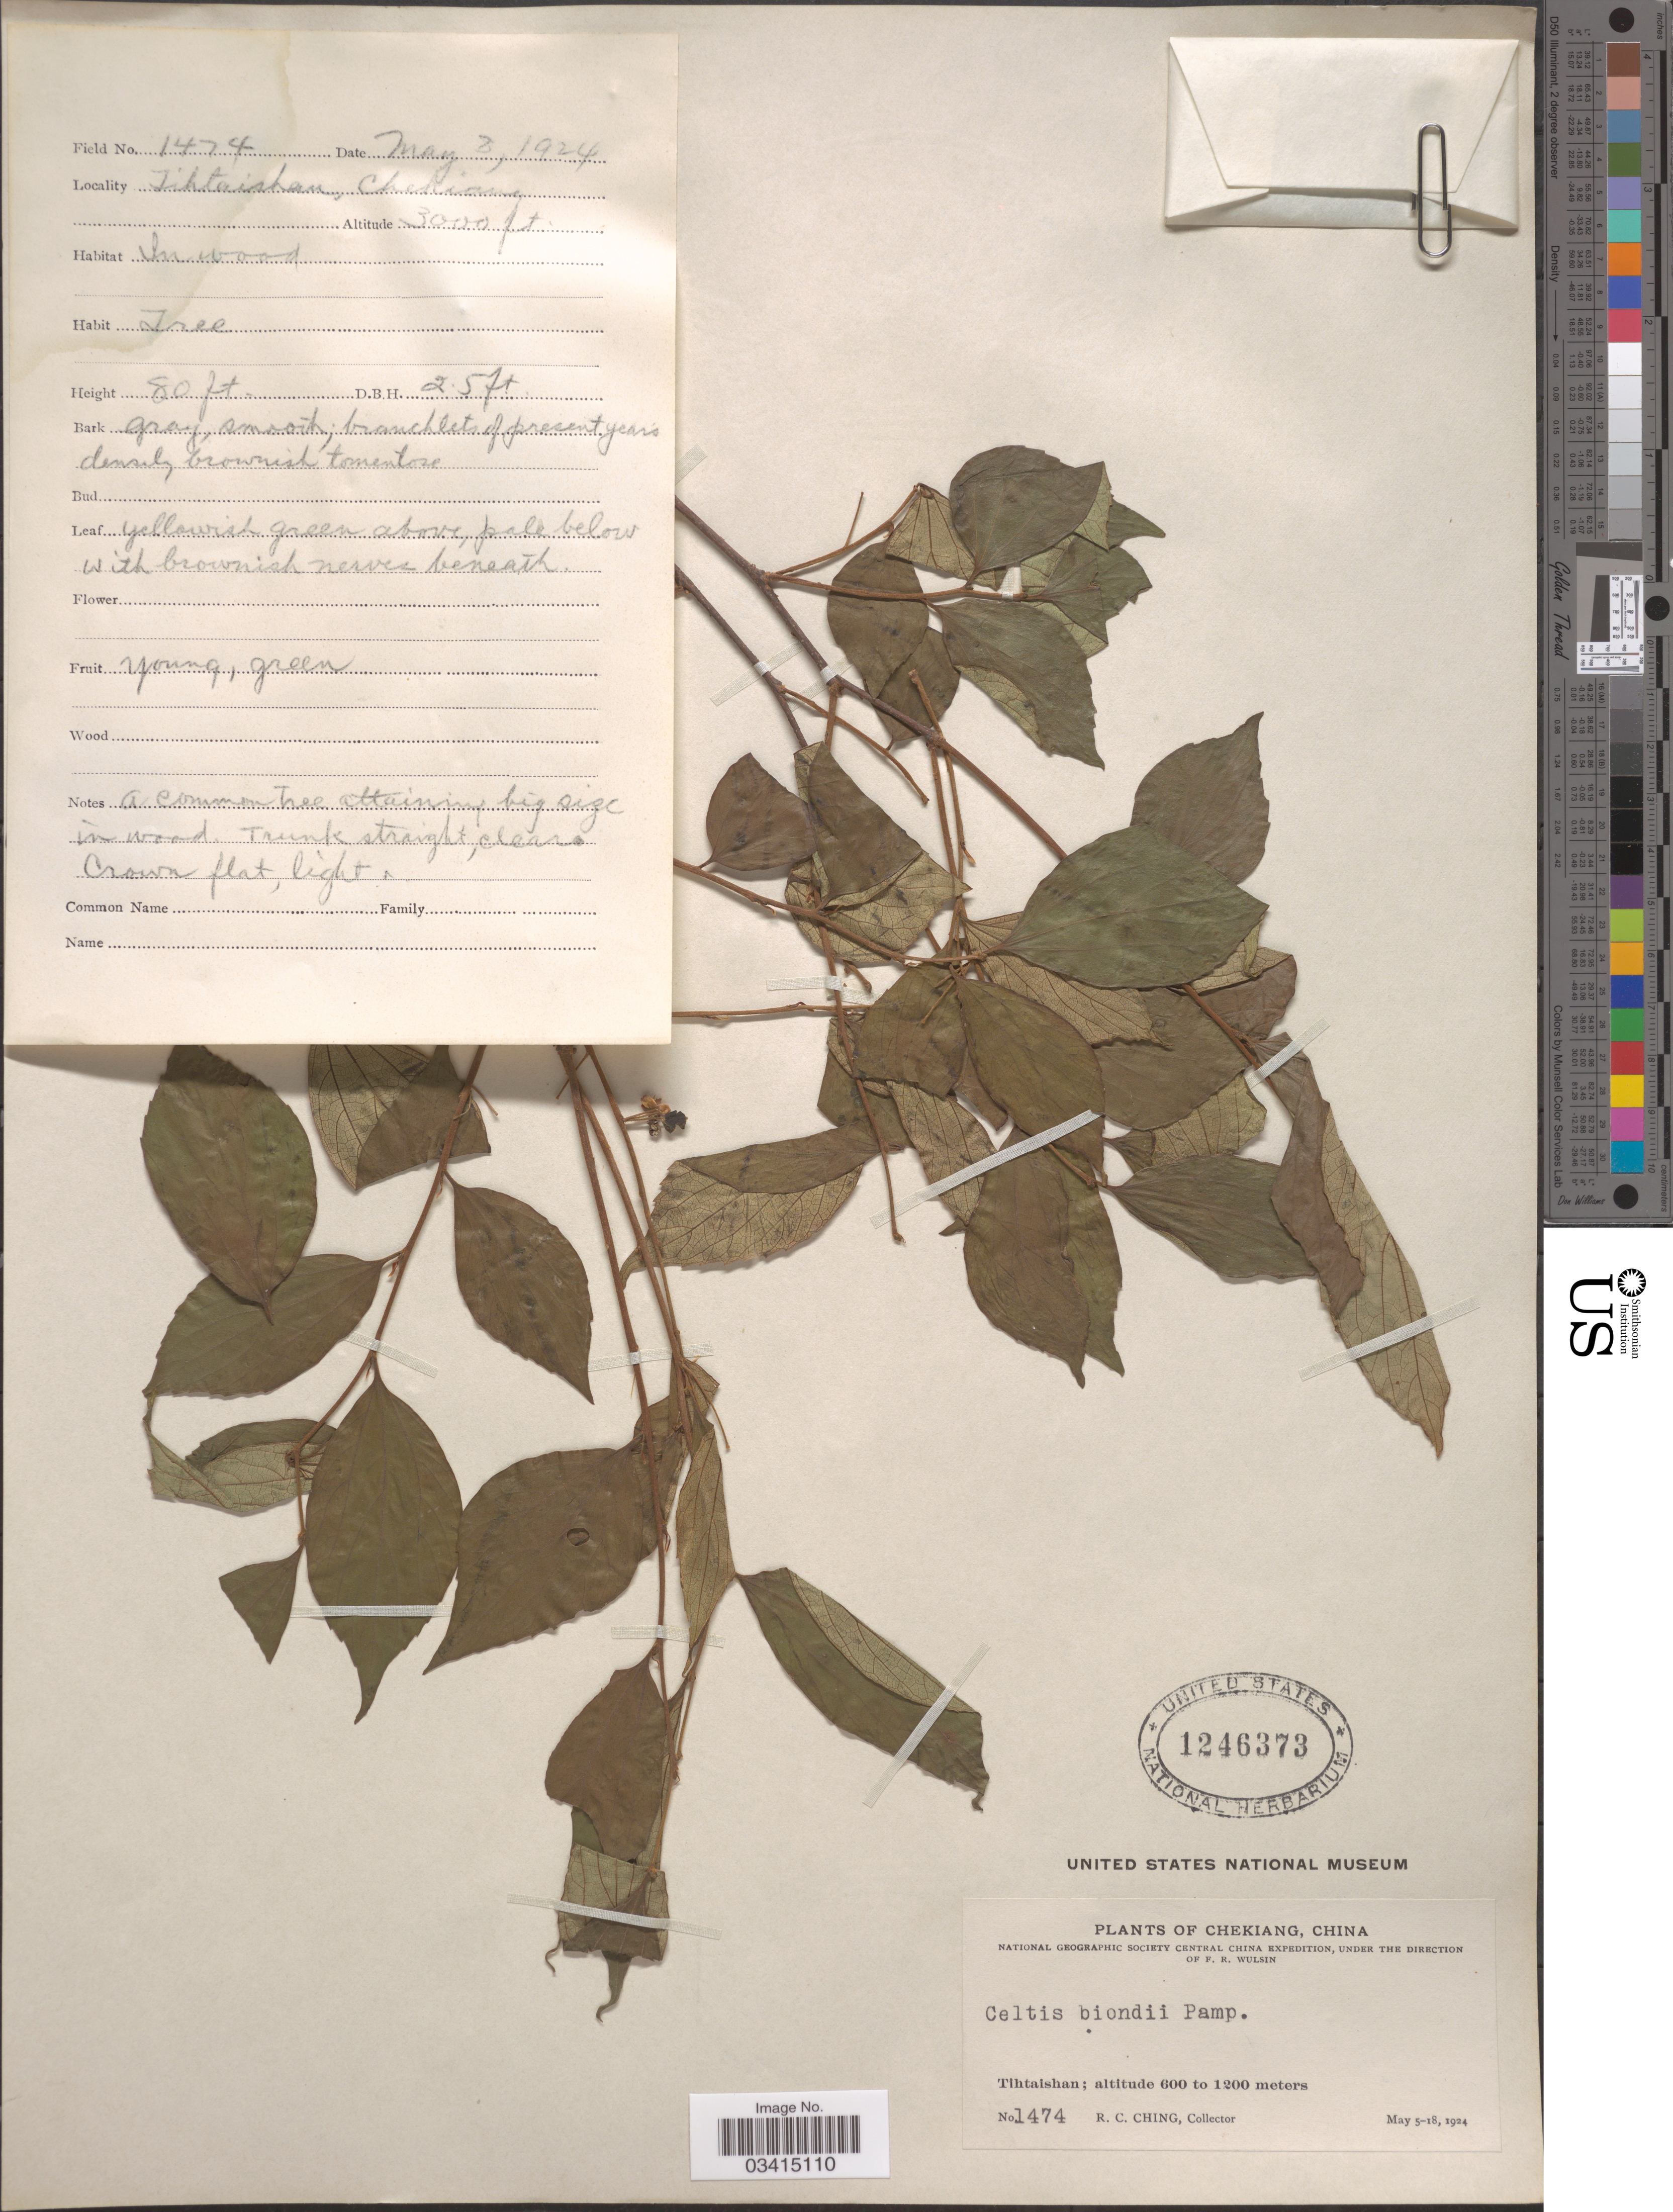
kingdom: Plantae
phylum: Tracheophyta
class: Magnoliopsida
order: Rosales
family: Cannabaceae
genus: Celtis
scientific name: Celtis biondii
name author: Pamp.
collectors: R. C. Ching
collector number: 1474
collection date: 1924-05-03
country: China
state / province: Zhejiang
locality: Chekiang. Tihtaishan.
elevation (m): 914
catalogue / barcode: US 1246373